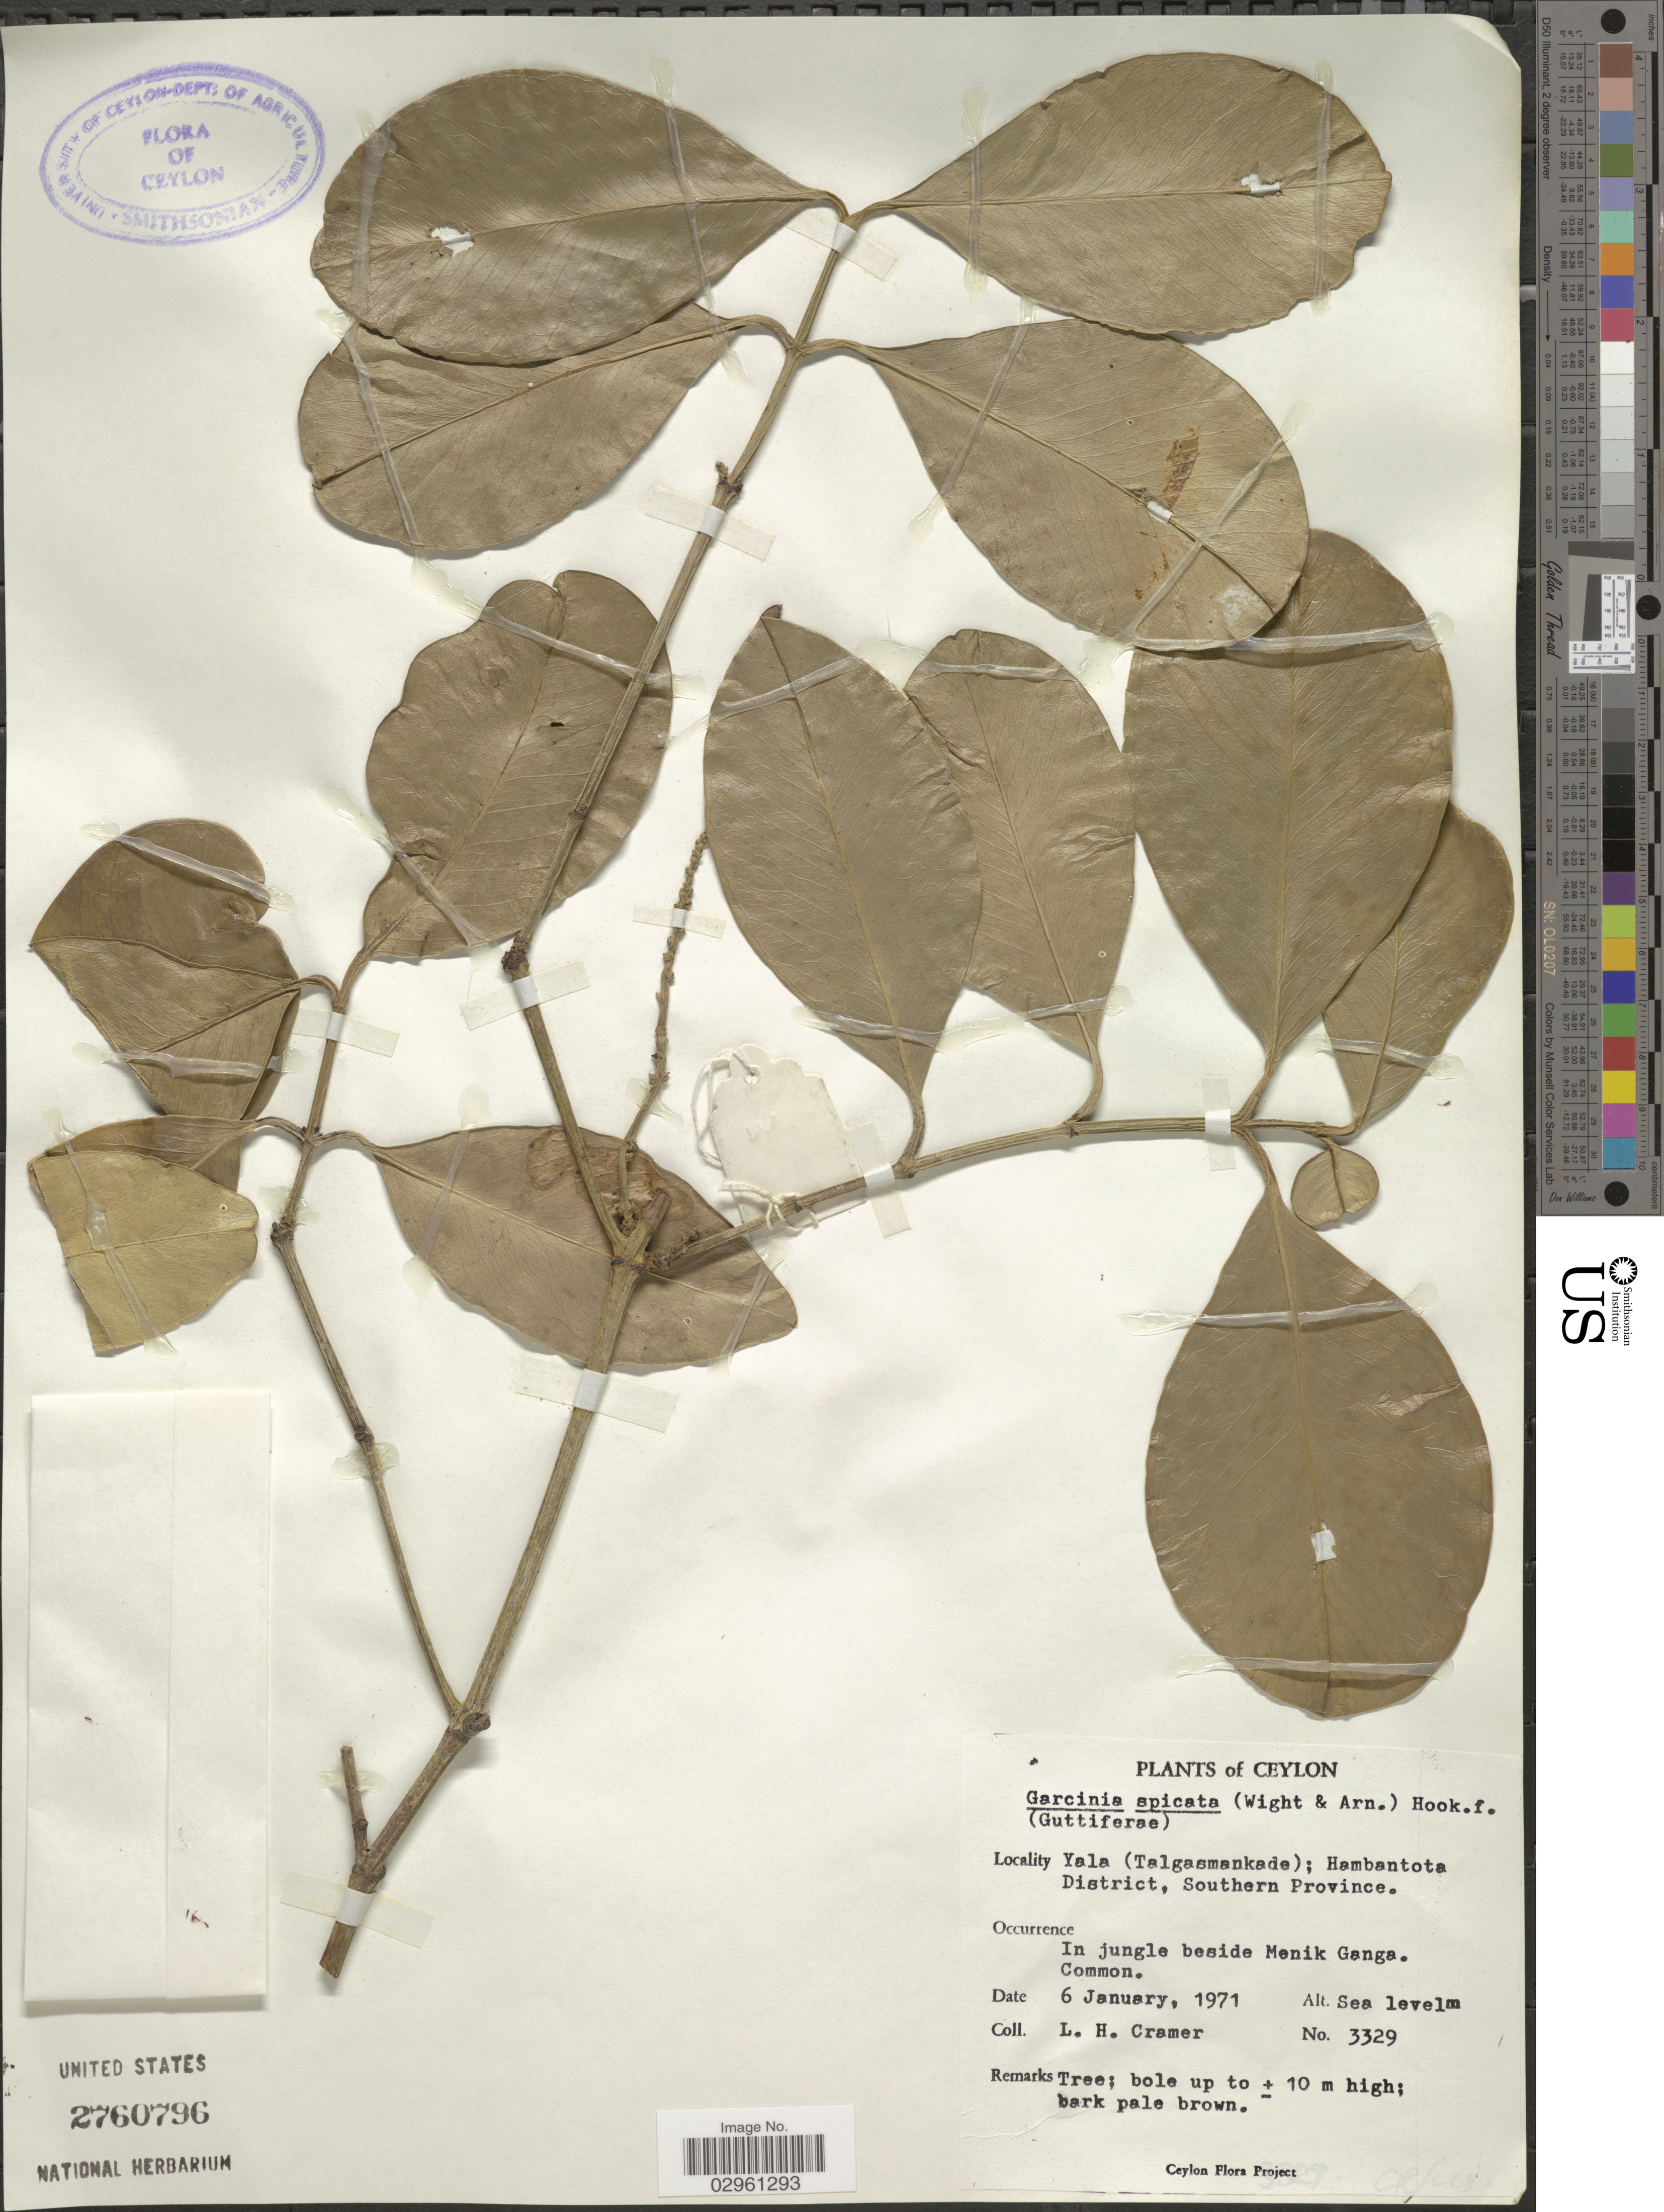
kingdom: Plantae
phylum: Tracheophyta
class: Magnoliopsida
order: Malpighiales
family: Clusiaceae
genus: Garcinia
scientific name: Garcinia spicata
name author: Hook. f.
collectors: L. H. Cramer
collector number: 3329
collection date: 1971-01-06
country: Sri Lanka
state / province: Southern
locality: Ceylon. Yala (Talgasmankade); Hambantota District. In jungle beside Menik Ganga.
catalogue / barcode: US 2760796